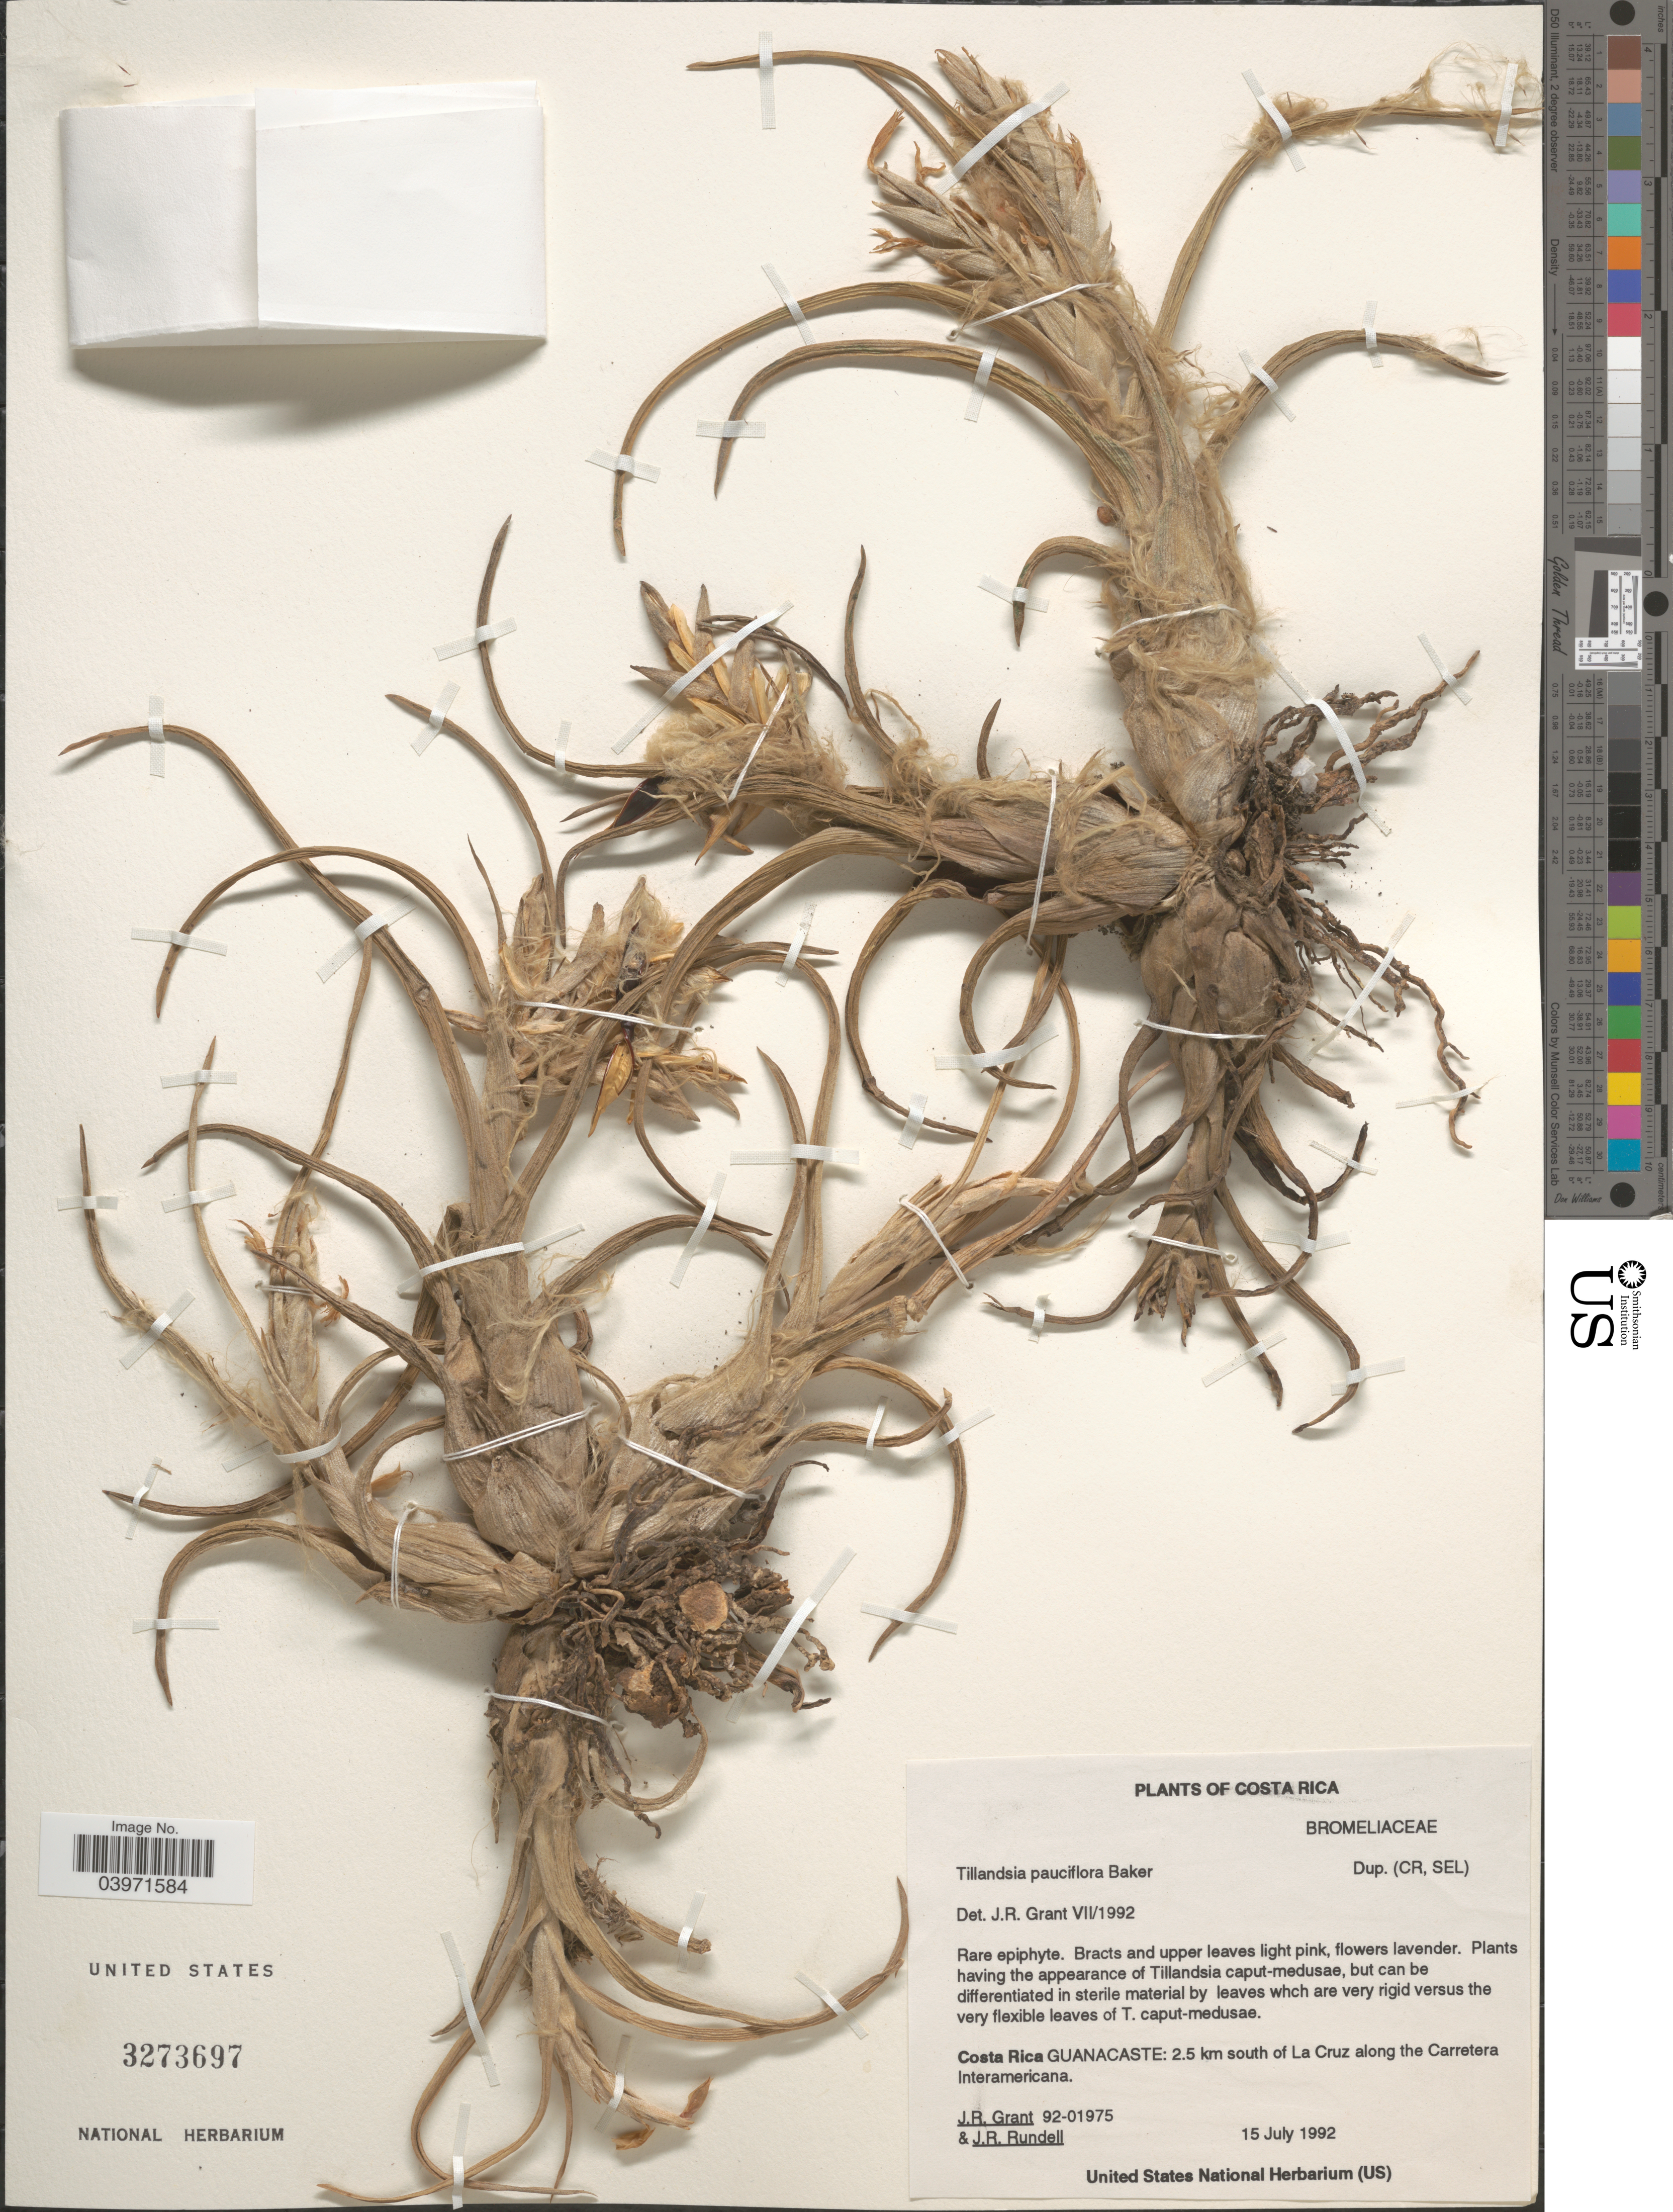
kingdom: Plantae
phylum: Tracheophyta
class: Liliopsida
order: Poales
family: Bromeliaceae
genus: Tillandsia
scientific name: Tillandsia paucifolia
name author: Baker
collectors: J. Grant & J. R. Rundell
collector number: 92-01975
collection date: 1992-07-15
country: Costa Rica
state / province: Guanacaste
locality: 2.5 km south of La Cruz along the Carretera Interamericana.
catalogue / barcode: US 3273697